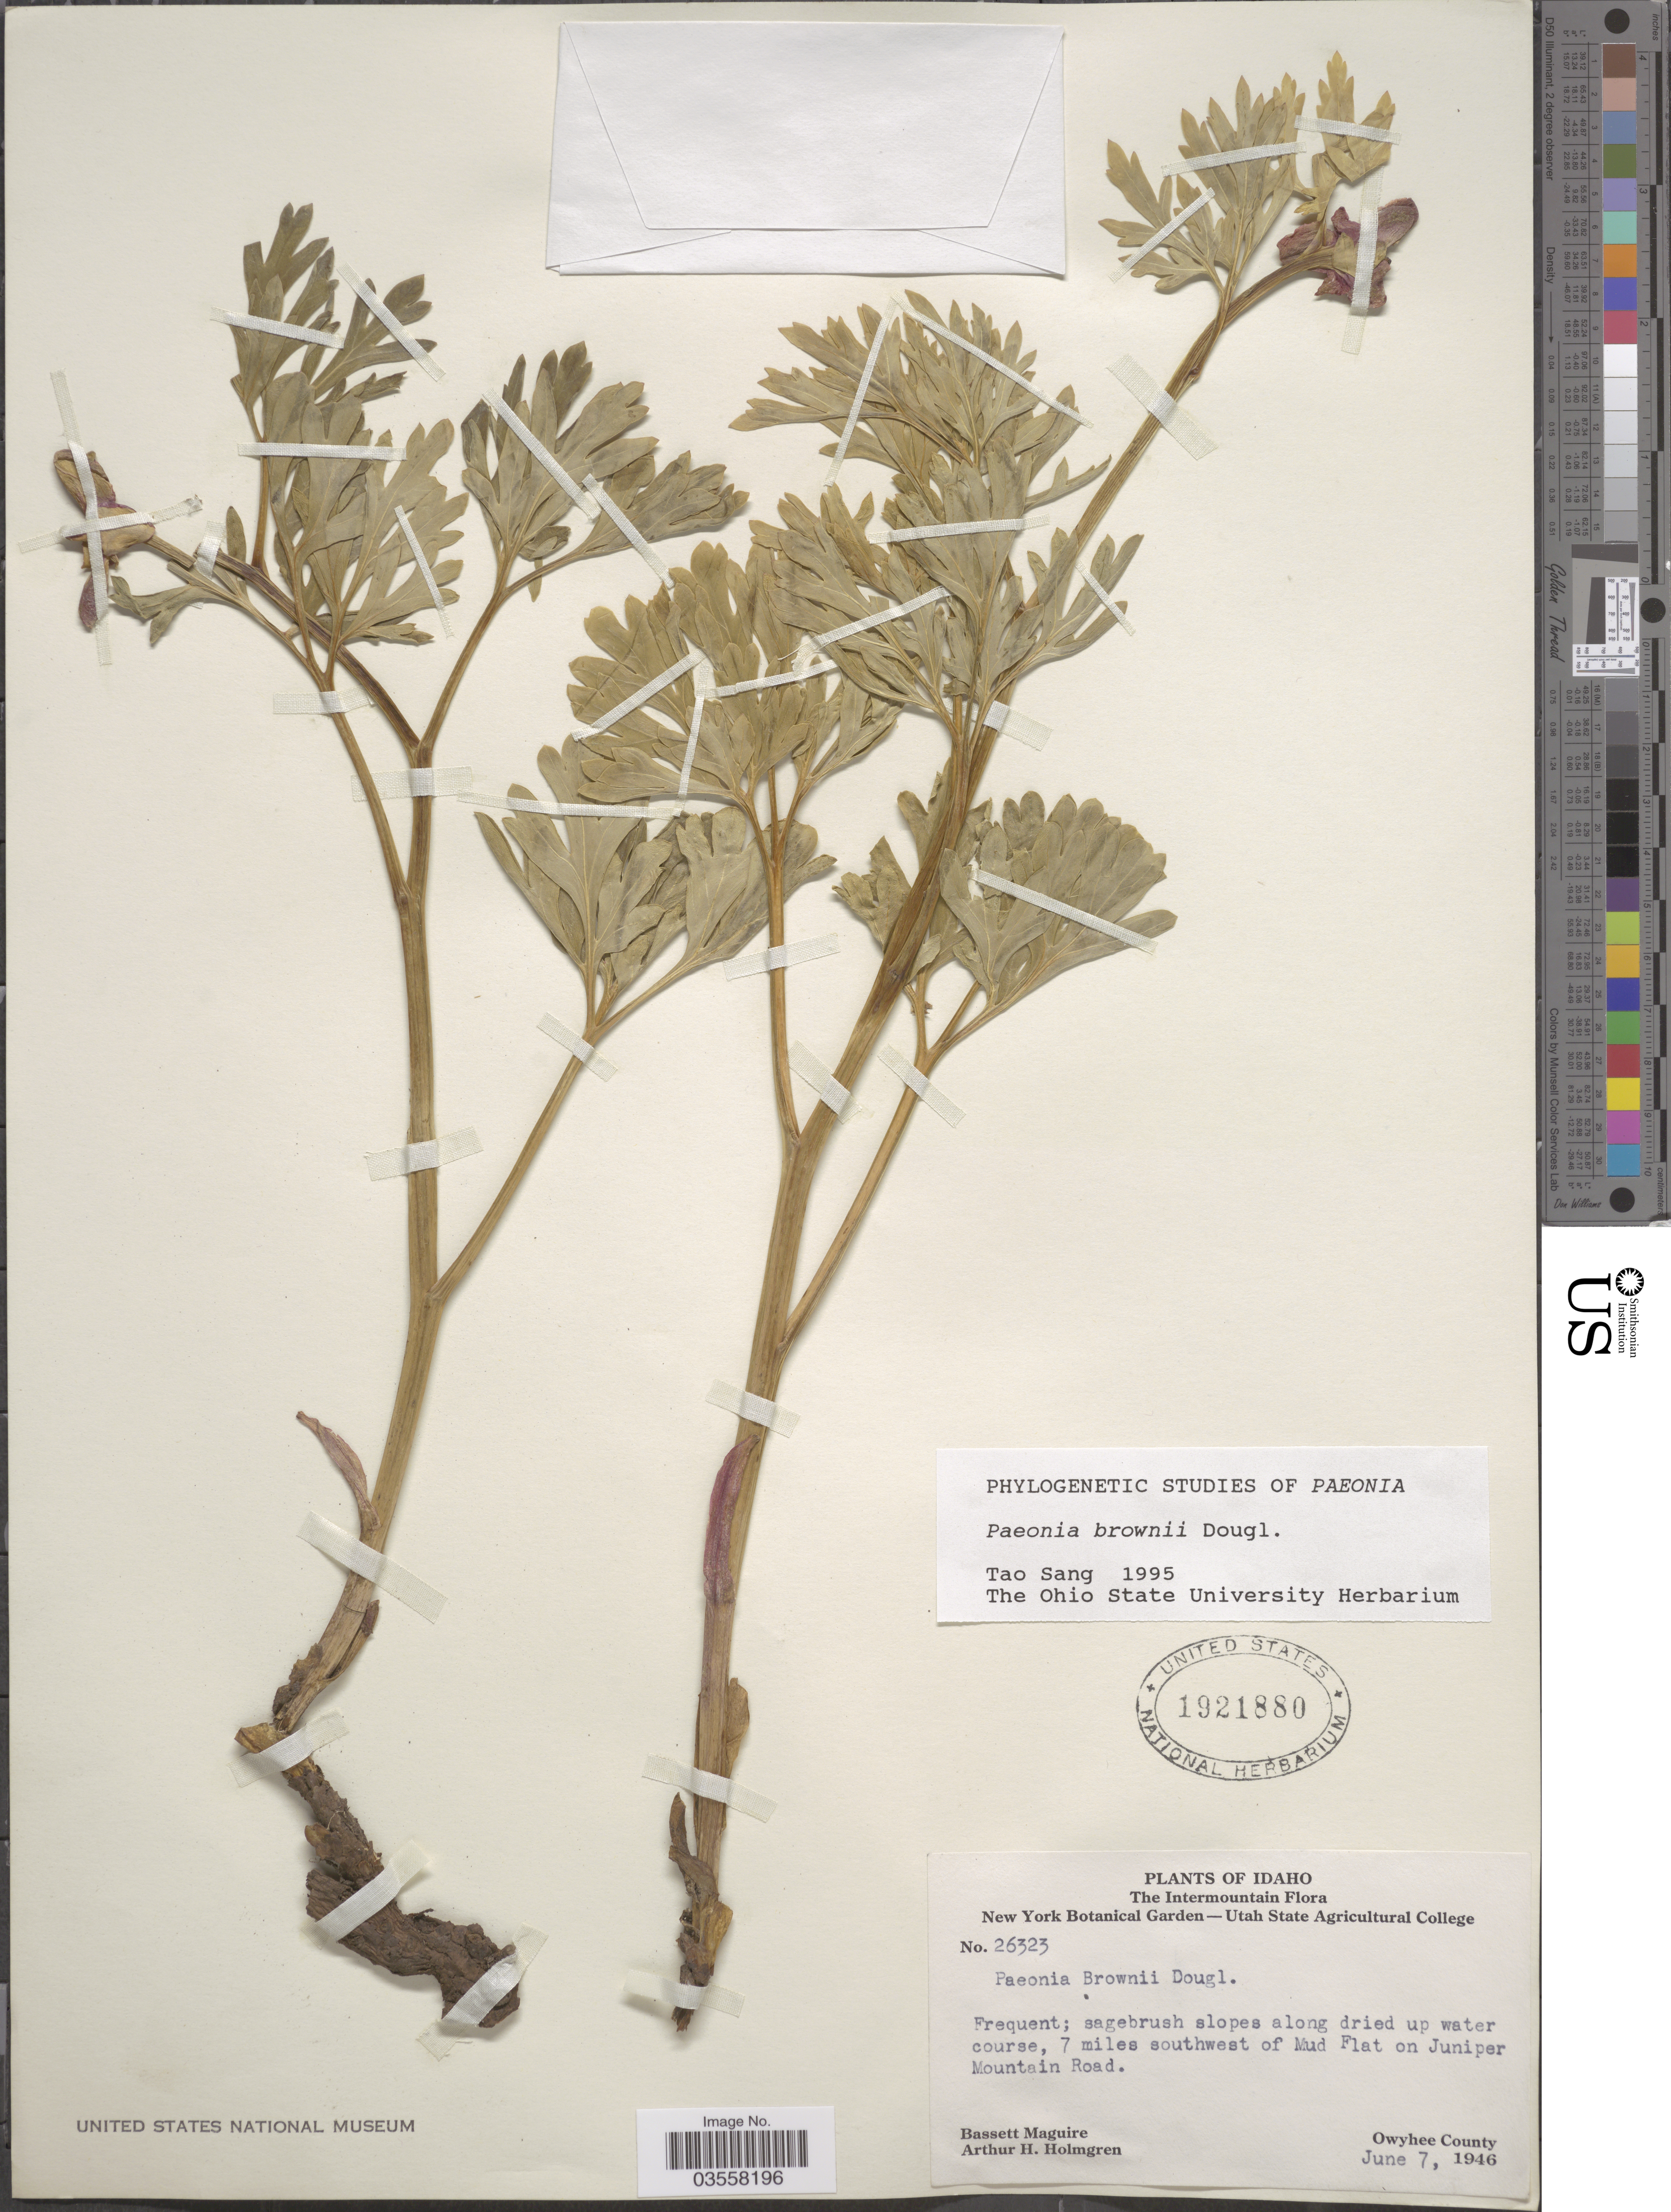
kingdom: Plantae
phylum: Tracheophyta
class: Magnoliopsida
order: Saxifragales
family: Paeoniaceae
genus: Paeonia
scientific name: Paeonia brownii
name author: Douglas ex Hook.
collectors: B. Maguire & A. H. Holmgren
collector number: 26323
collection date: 1946-06-07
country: United States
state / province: Idaho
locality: The Intermountain. 7 miles southwest of Mud Flat on Juniper Mountain Road. Owyhee County.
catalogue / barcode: US 1921880